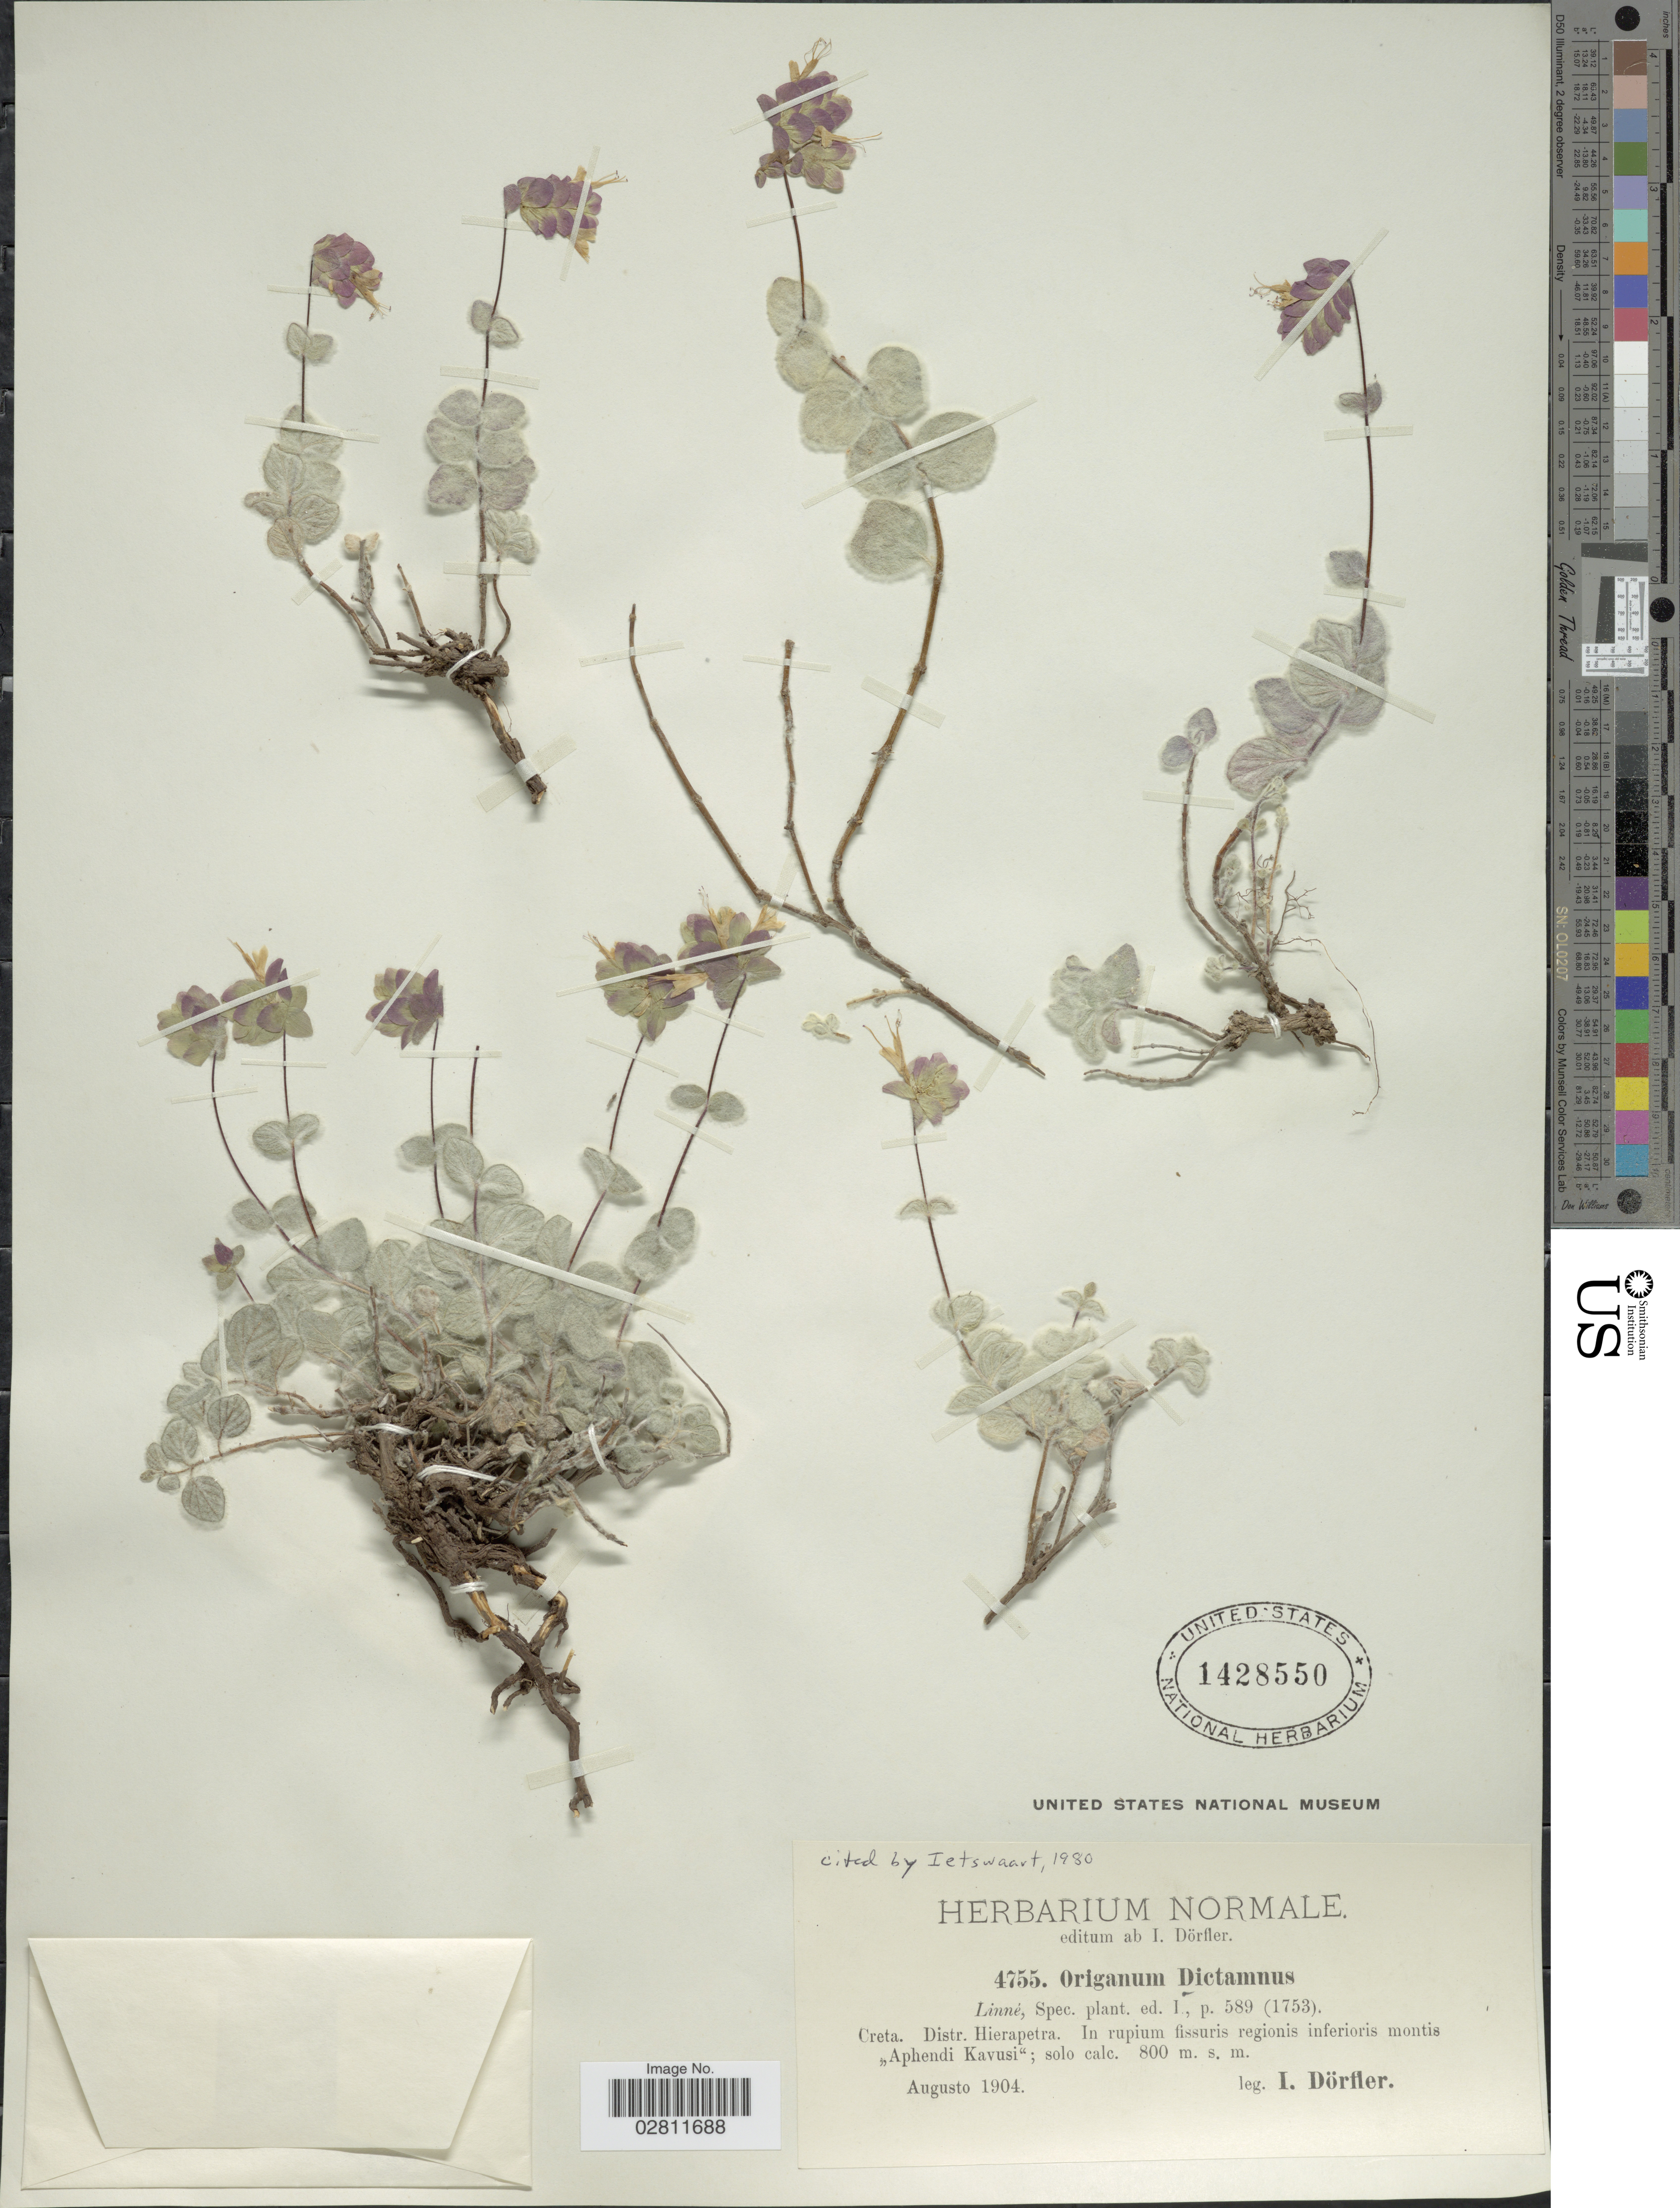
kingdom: Plantae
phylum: Tracheophyta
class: Magnoliopsida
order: Lamiales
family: Lamiaceae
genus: Origanum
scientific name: Origanum dictamnus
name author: L.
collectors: I. Dörfler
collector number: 4755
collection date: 1904-08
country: Greece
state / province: Crete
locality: Creta. Distr. Hierapetra. In rupium fissuris regionis inferioris montis "Aphendi Kavusi".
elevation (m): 800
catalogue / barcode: US 1428550